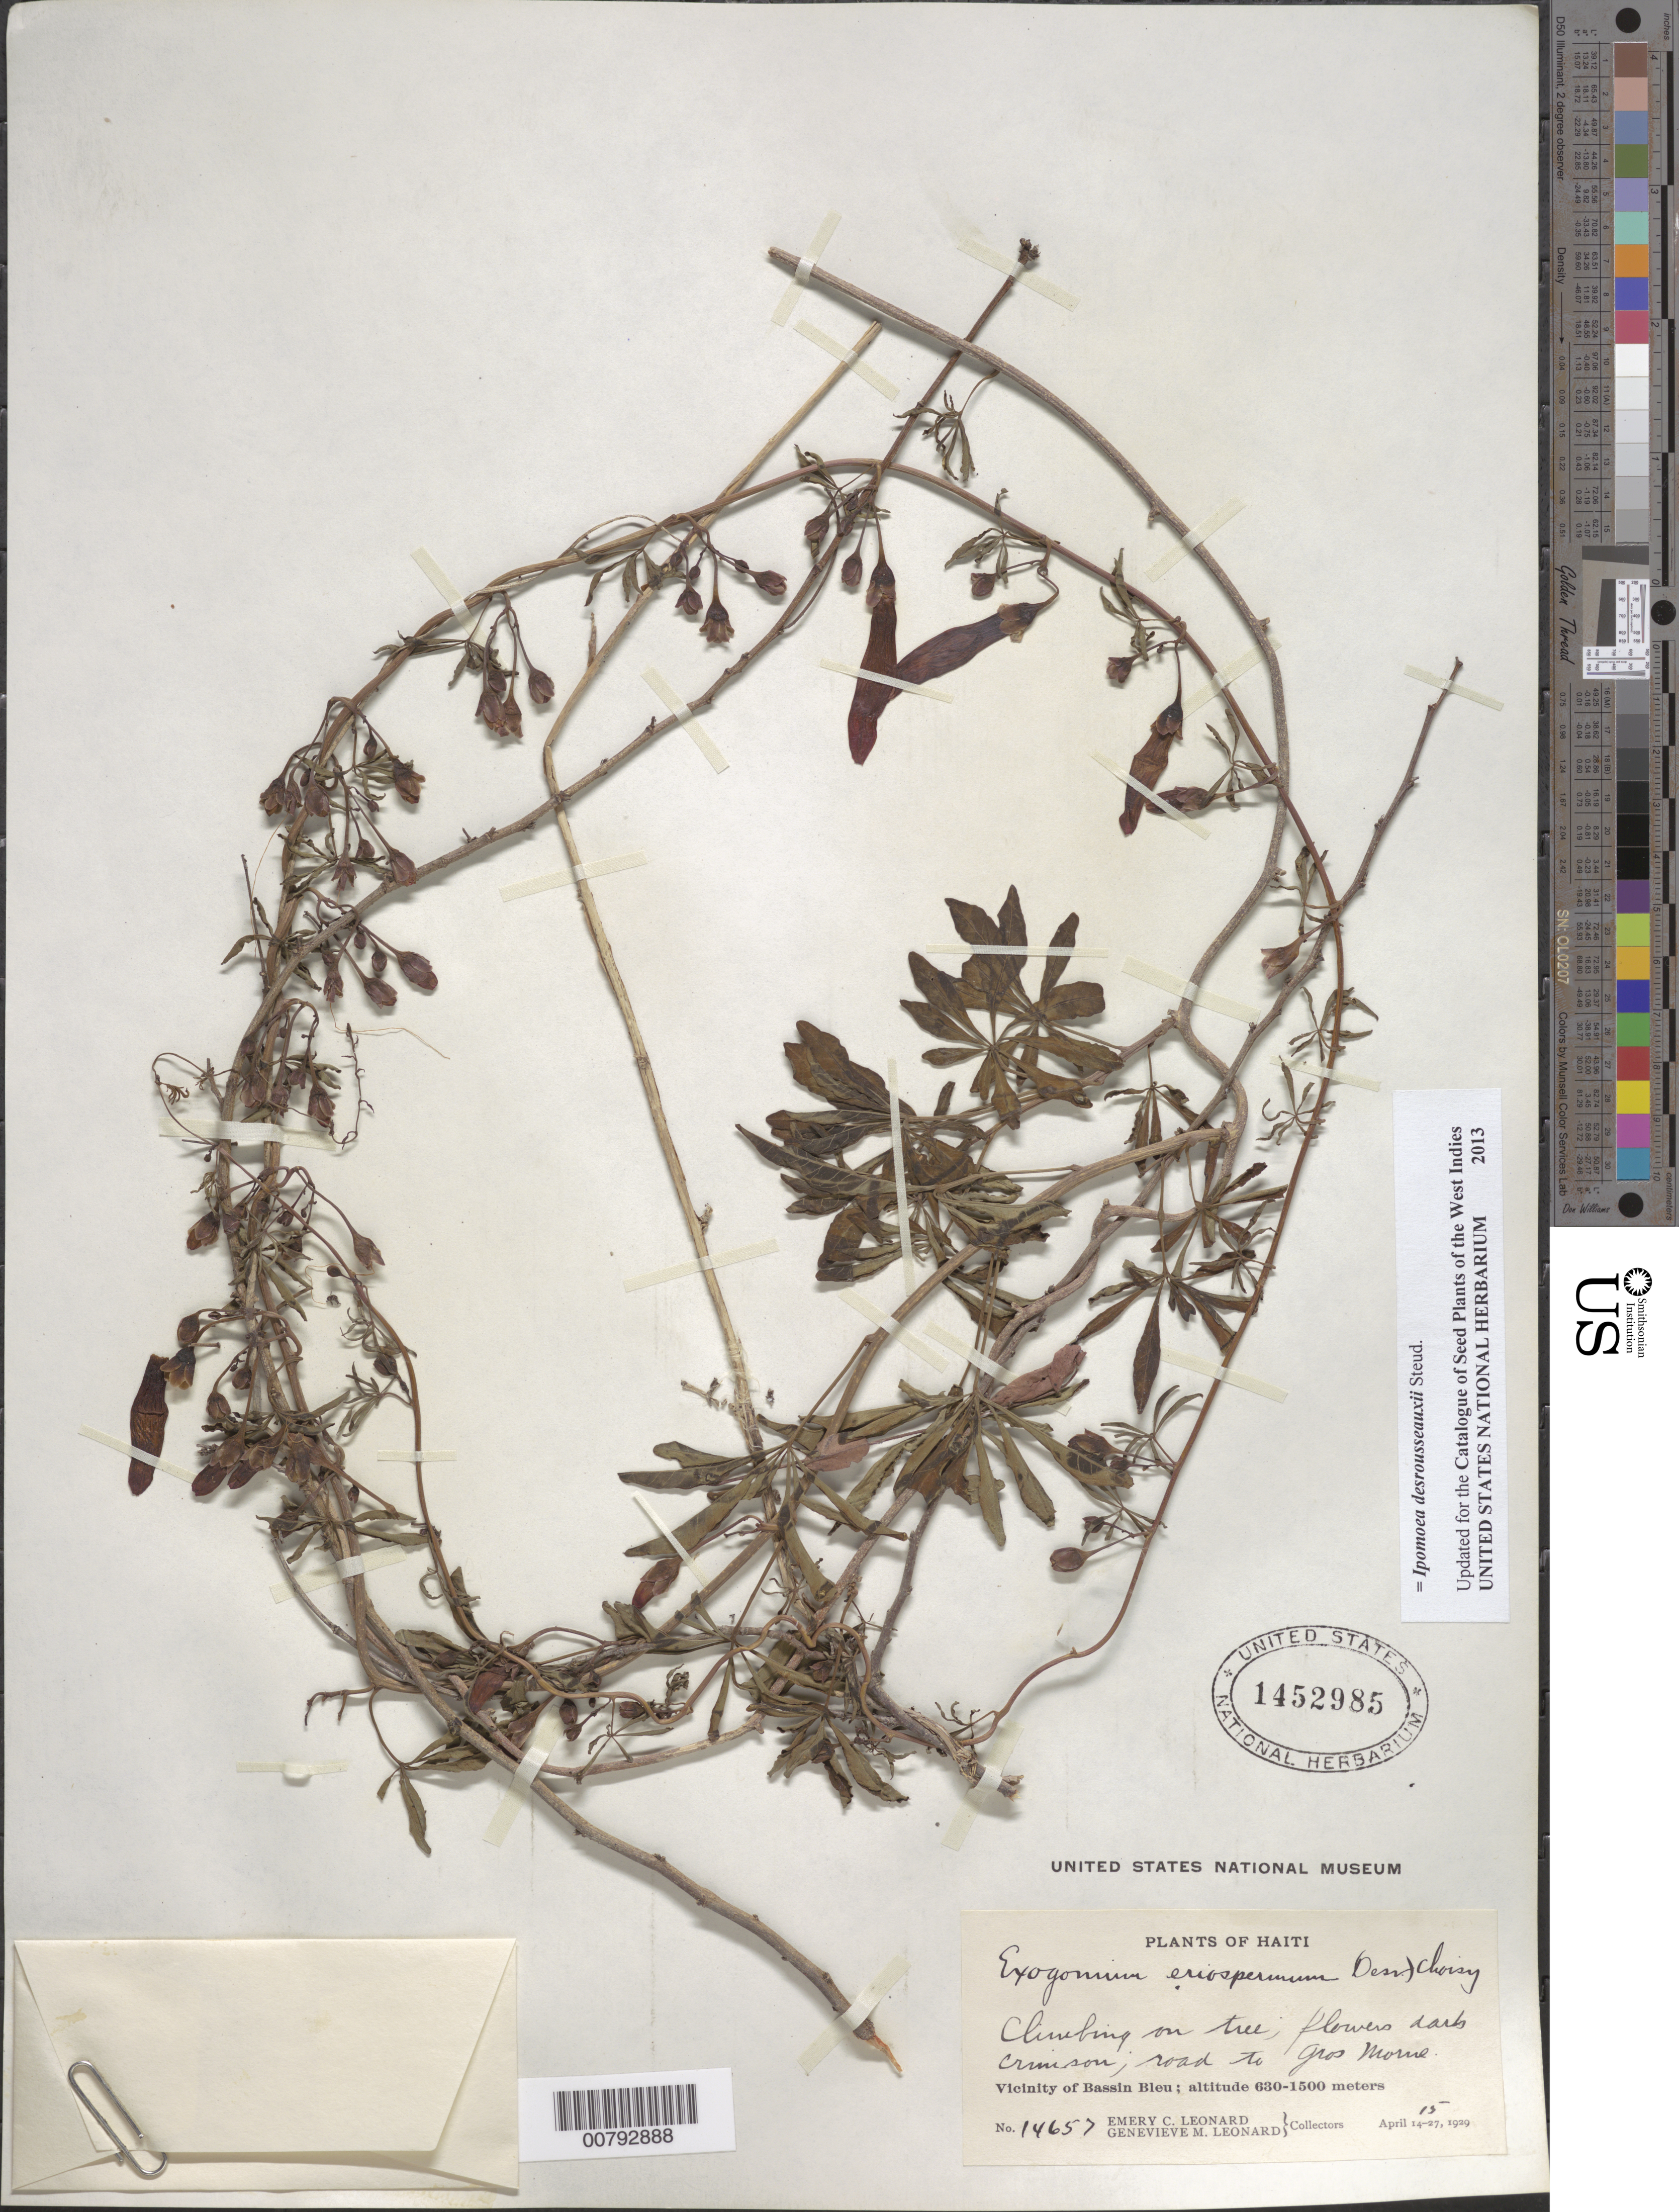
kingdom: Plantae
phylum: Tracheophyta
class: Magnoliopsida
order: Solanales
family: Convolvulaceae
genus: Ipomoea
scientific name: Ipomoea desrousseauxii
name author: Steud.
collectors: E. C. Leonard & G. M. Leonard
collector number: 14657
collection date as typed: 15 Apr 1929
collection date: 1929-04-15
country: Haiti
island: Hispaniola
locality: Vicinity of Bassin Bleu, road to Gros Morme.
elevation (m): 630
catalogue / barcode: US 1452985